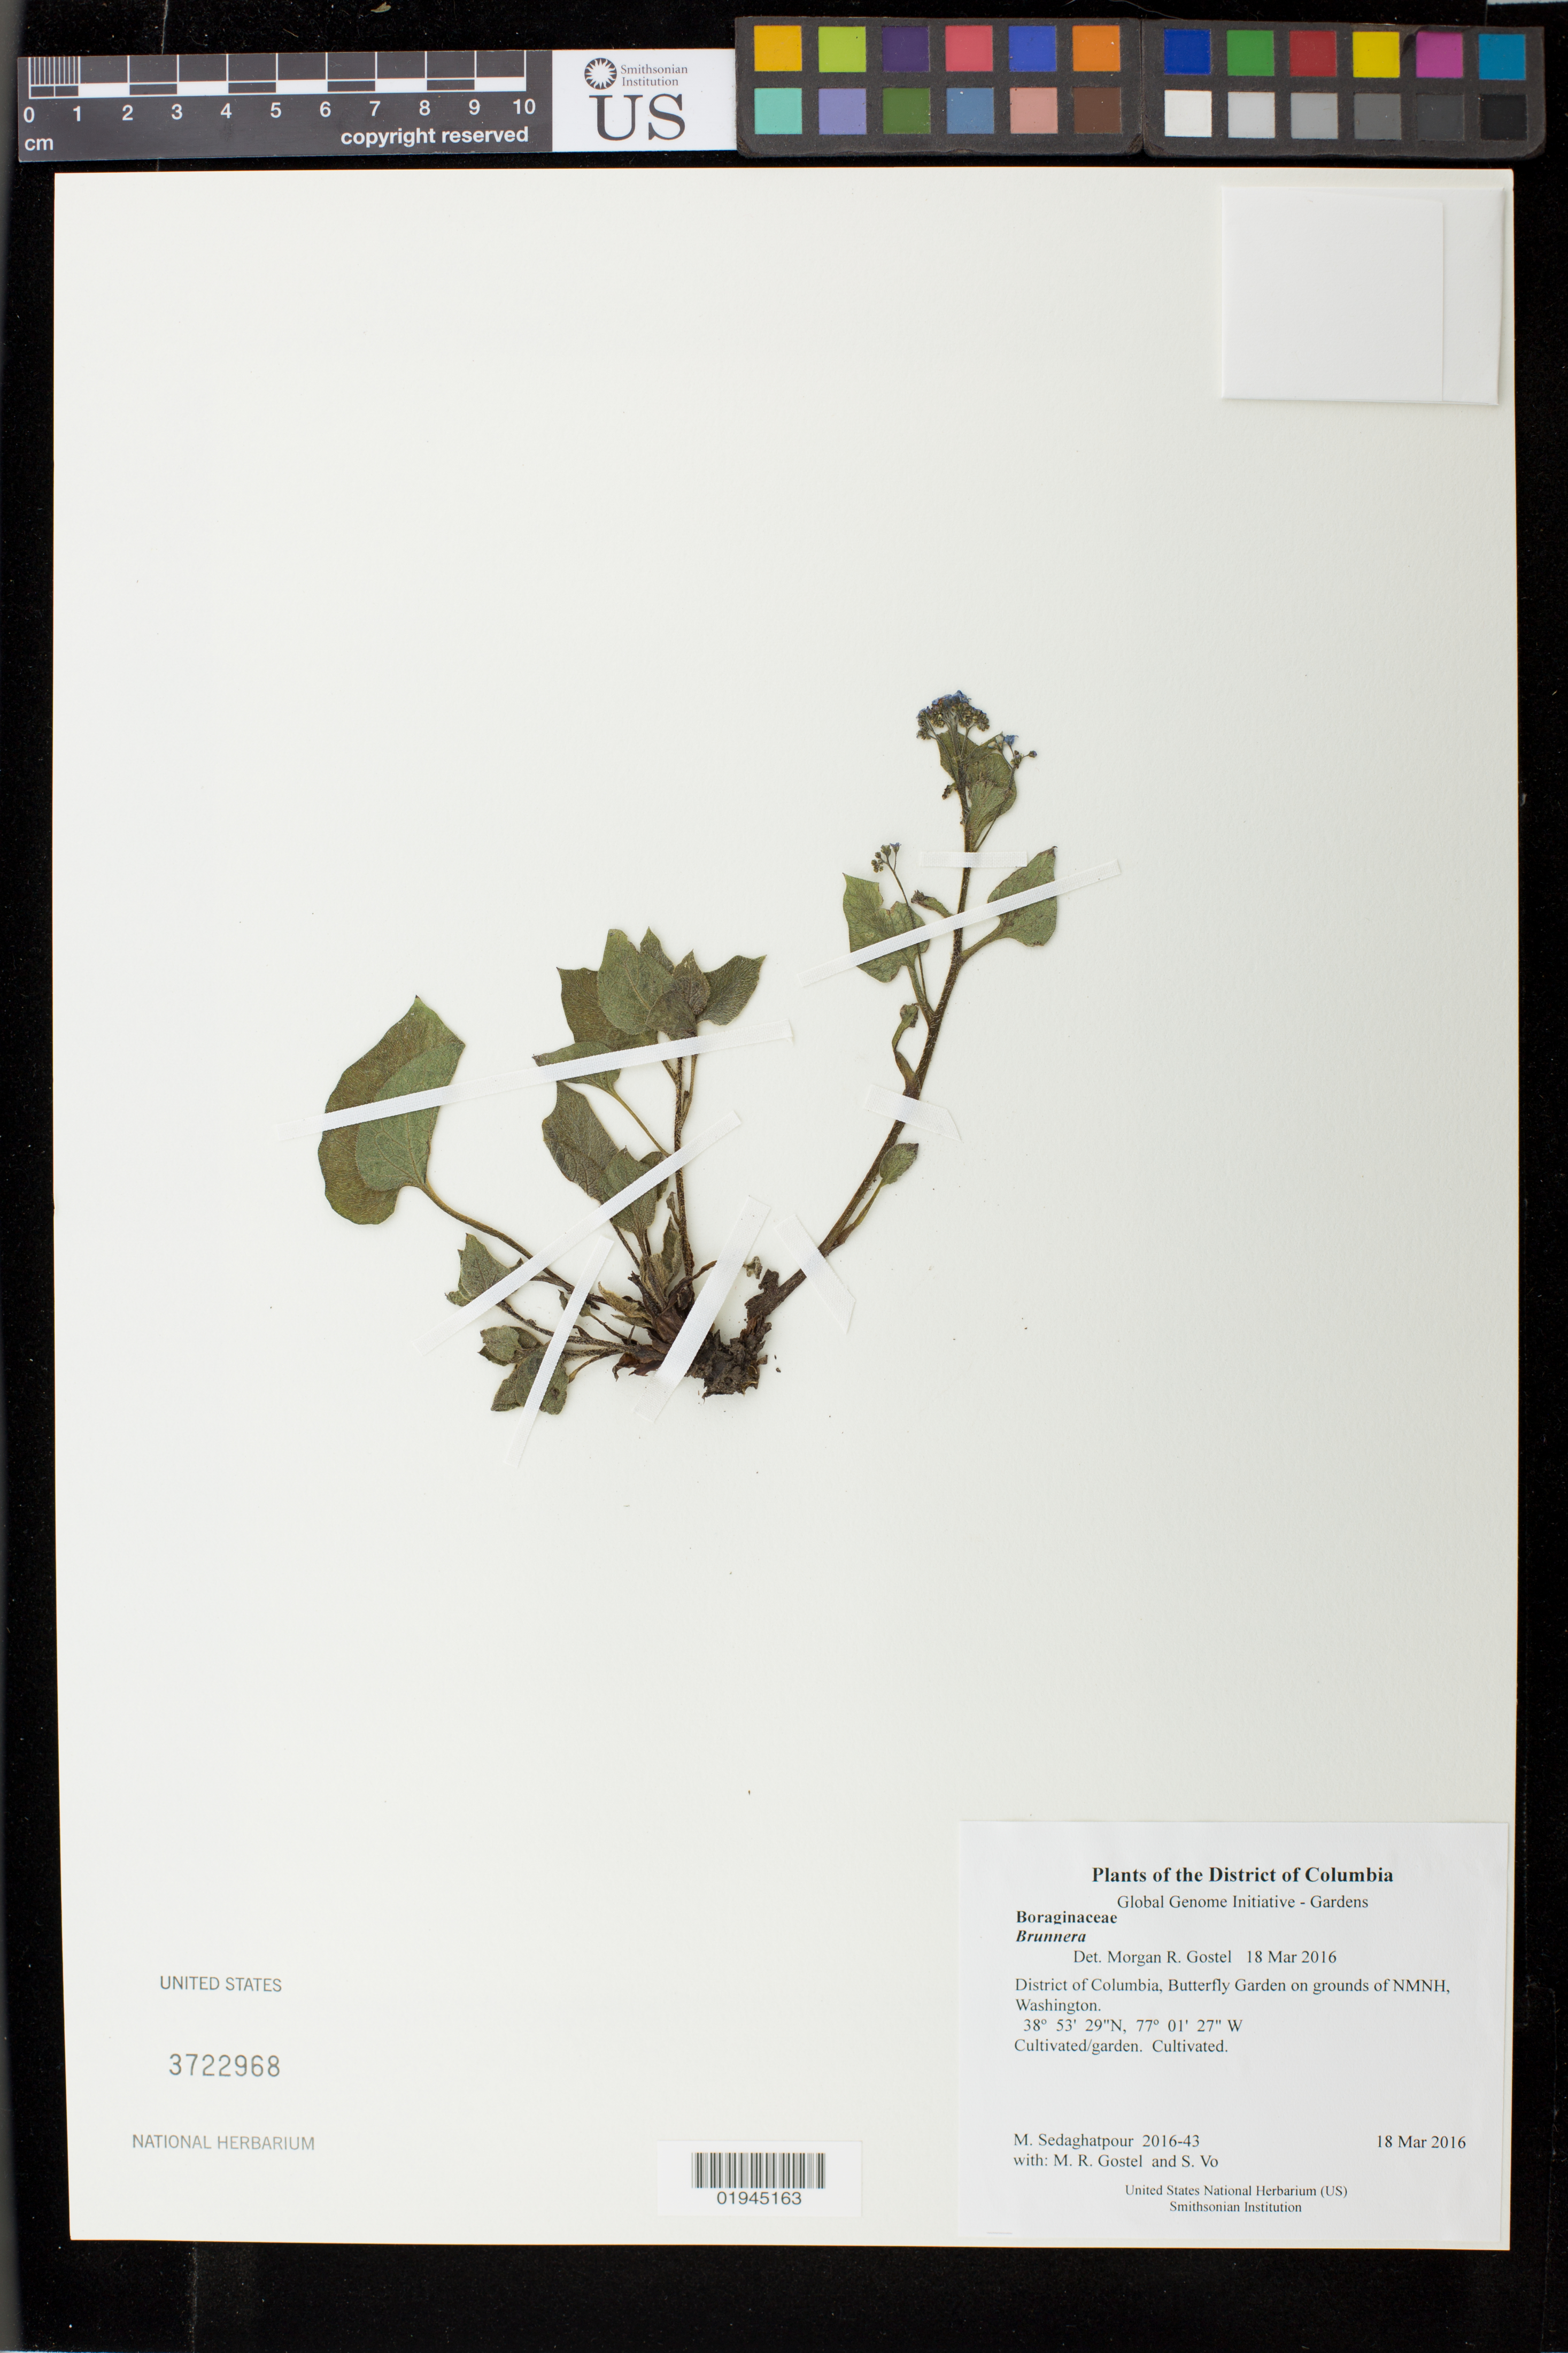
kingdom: Plantae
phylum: Tracheophyta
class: Magnoliopsida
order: Boraginales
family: Boraginaceae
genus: Brunnera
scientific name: Brunnera sp.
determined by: Gostel, Morgan R., (BRIT), Botanical Research Institute of Texas (UNITED STATES)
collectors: M. Sedaghatpour, M. R. Gostel & S. Vo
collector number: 2016-43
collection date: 2016-03-18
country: United States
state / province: District of Columbia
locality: Butterfly Garden on grounds of NMNH, Washington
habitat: Cultivated/garden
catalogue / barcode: US 3722968